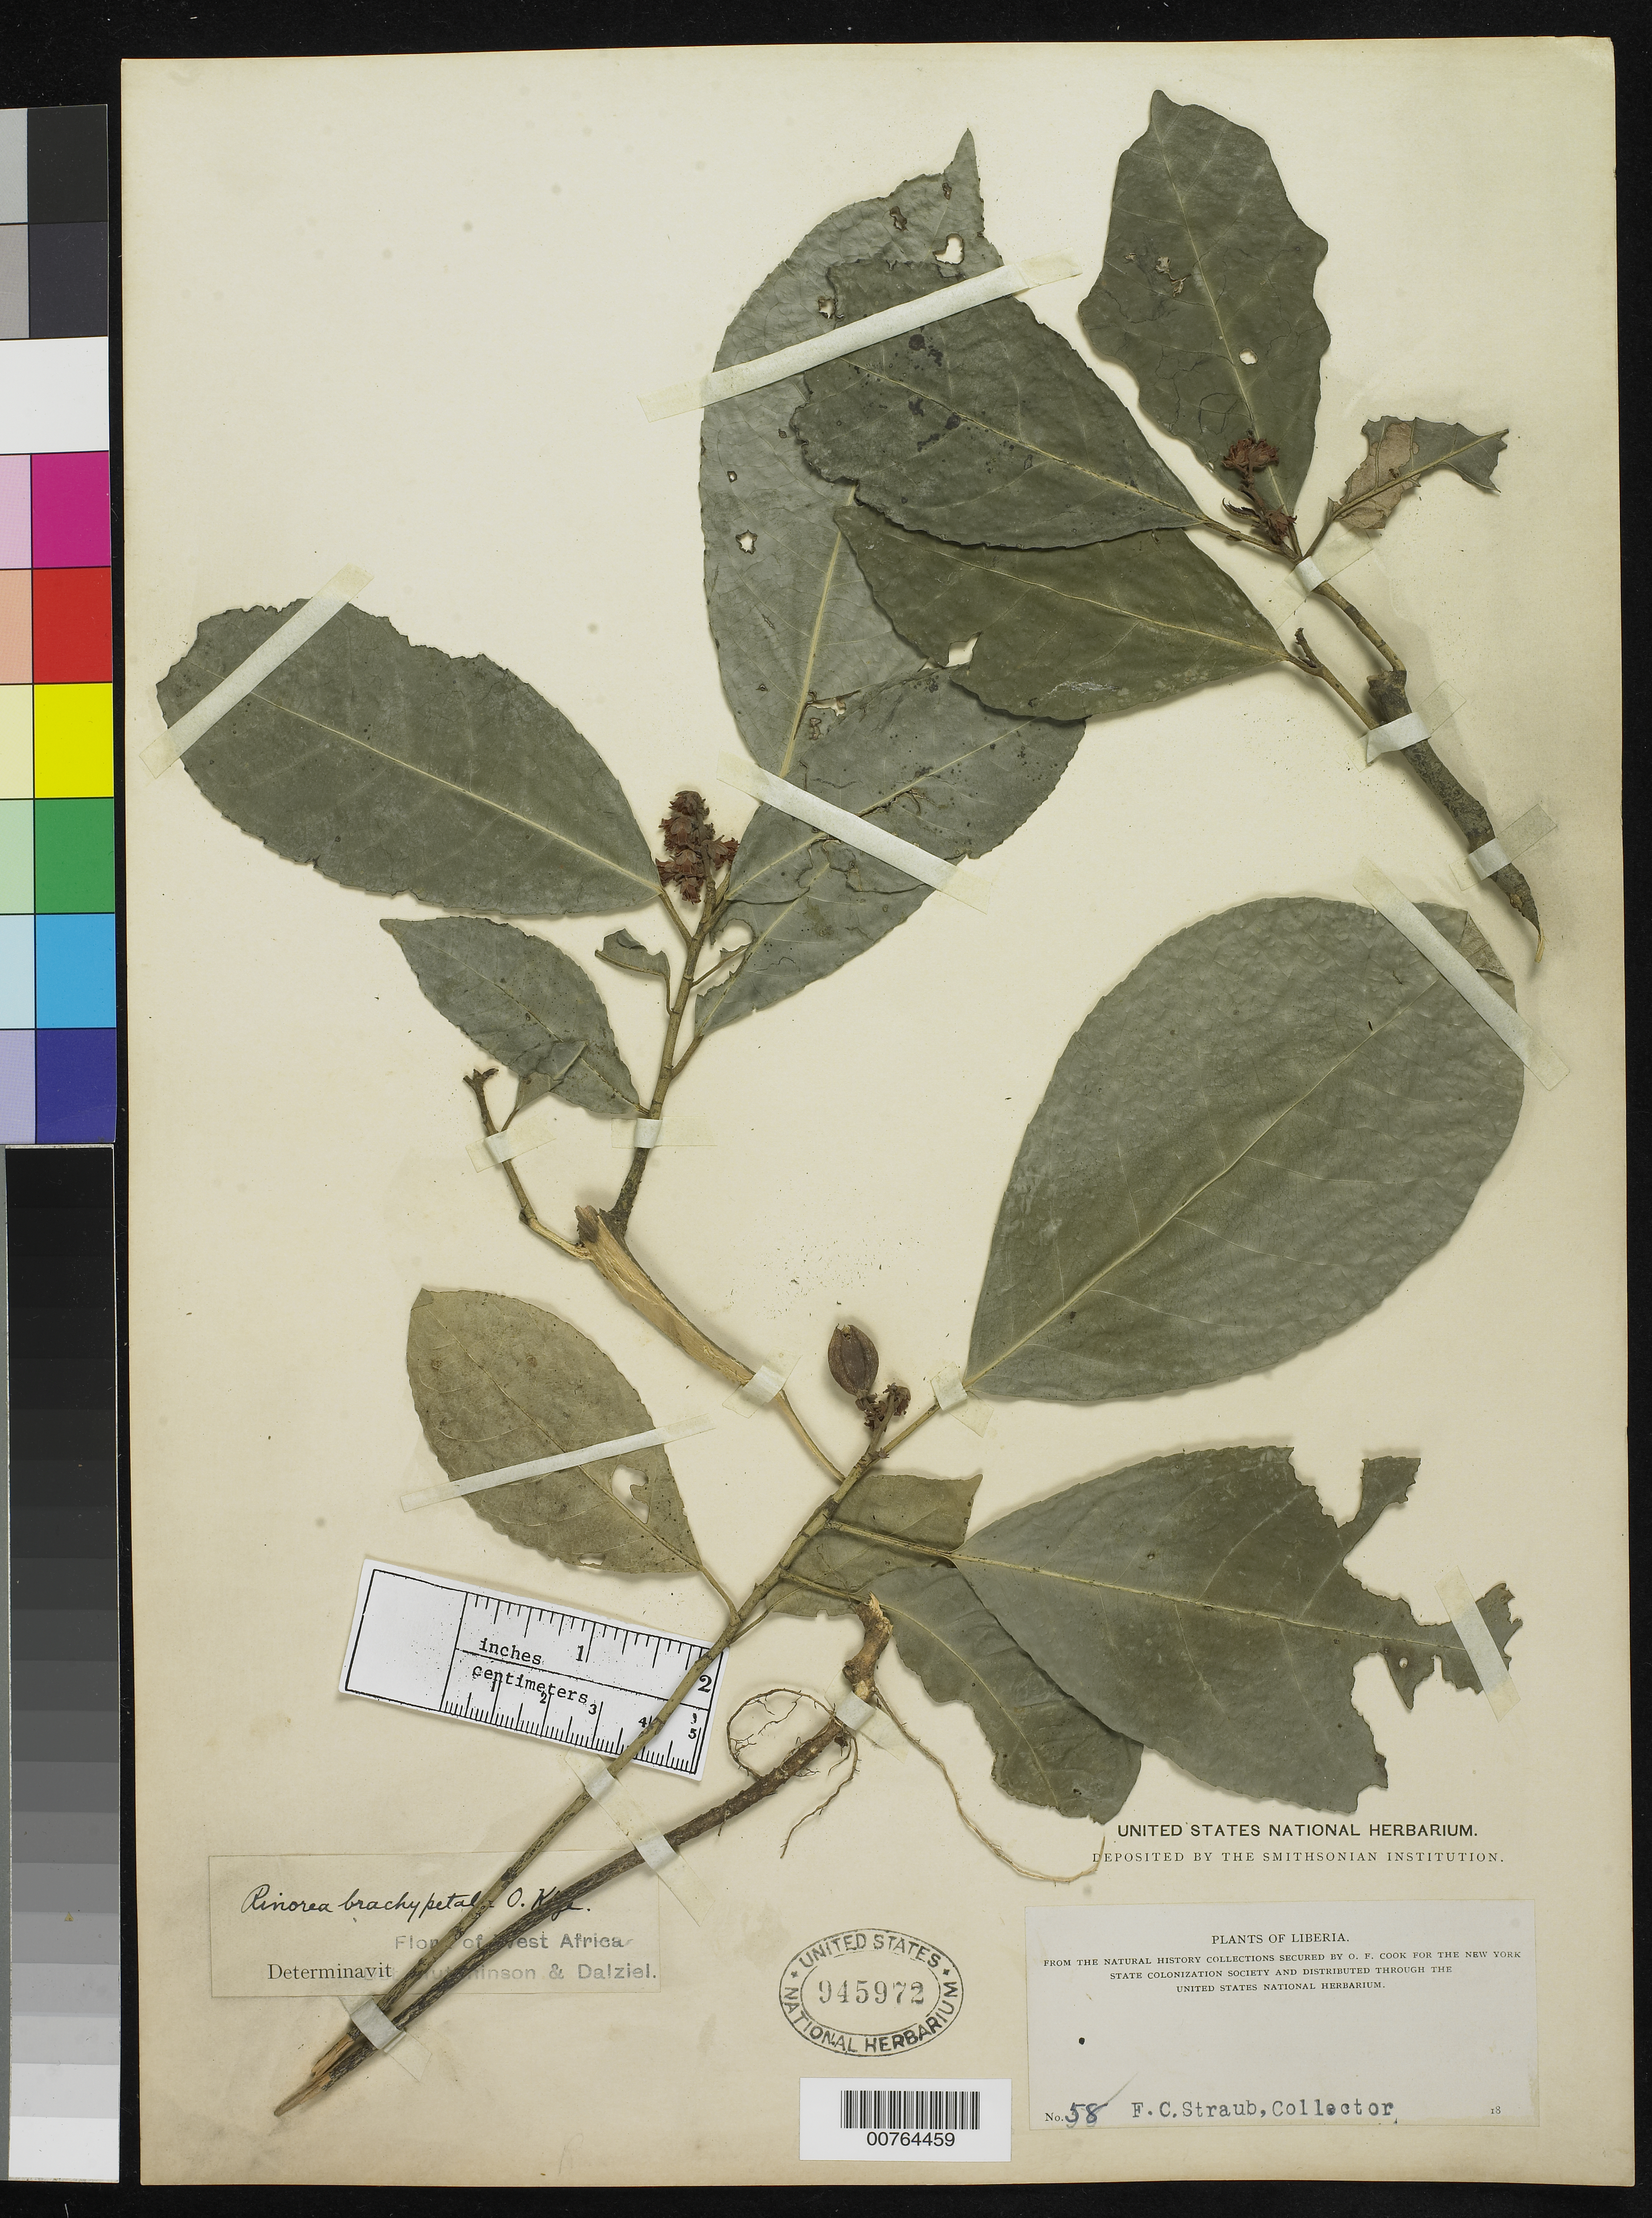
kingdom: Plantae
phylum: Tracheophyta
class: Magnoliopsida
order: Malpighiales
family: Violaceae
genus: Rinorea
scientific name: Rinorea brachypetala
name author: (Turcz.) Kuntze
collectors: F. Straub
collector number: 58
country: Liberia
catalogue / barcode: US 945972